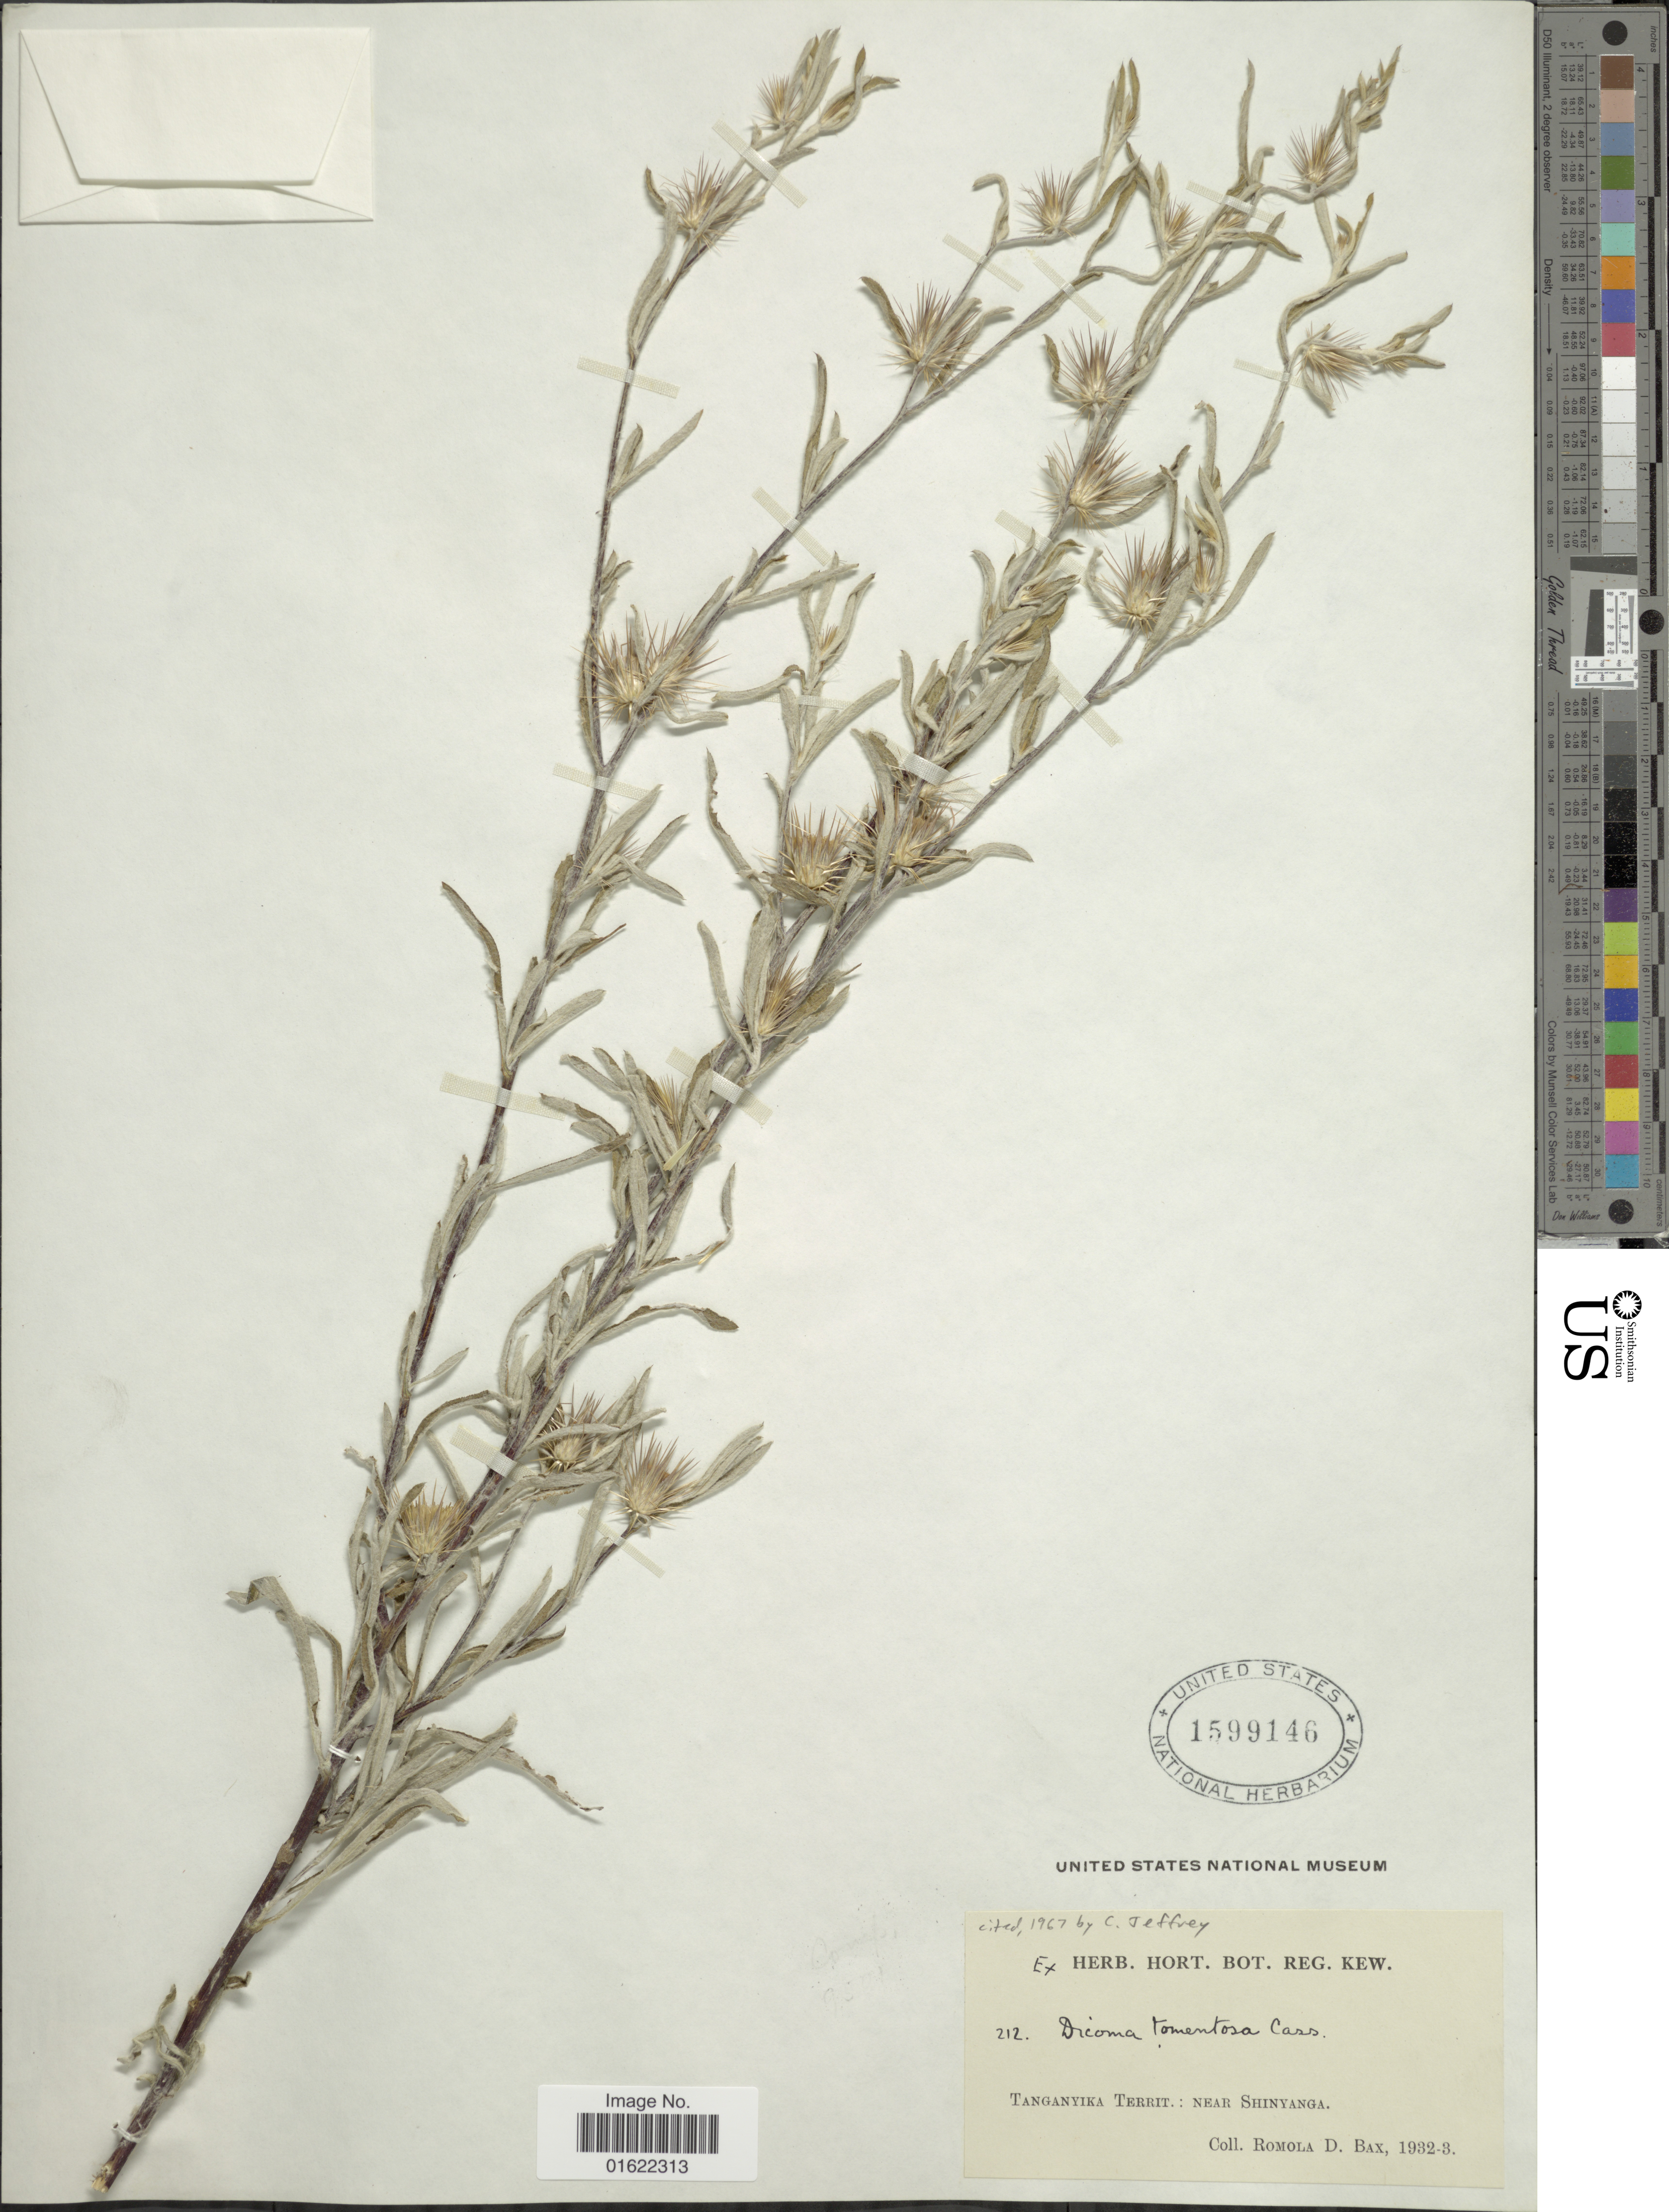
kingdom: Plantae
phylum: Tracheophyta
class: Magnoliopsida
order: Asterales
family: Asteraceae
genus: Dicoma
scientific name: Dicoma tomentosa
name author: Cass.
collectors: R. Bax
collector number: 212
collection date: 1932/1933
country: Tanzania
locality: Tanganyika Territ.: Near Shinyanga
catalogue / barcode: US 1599146